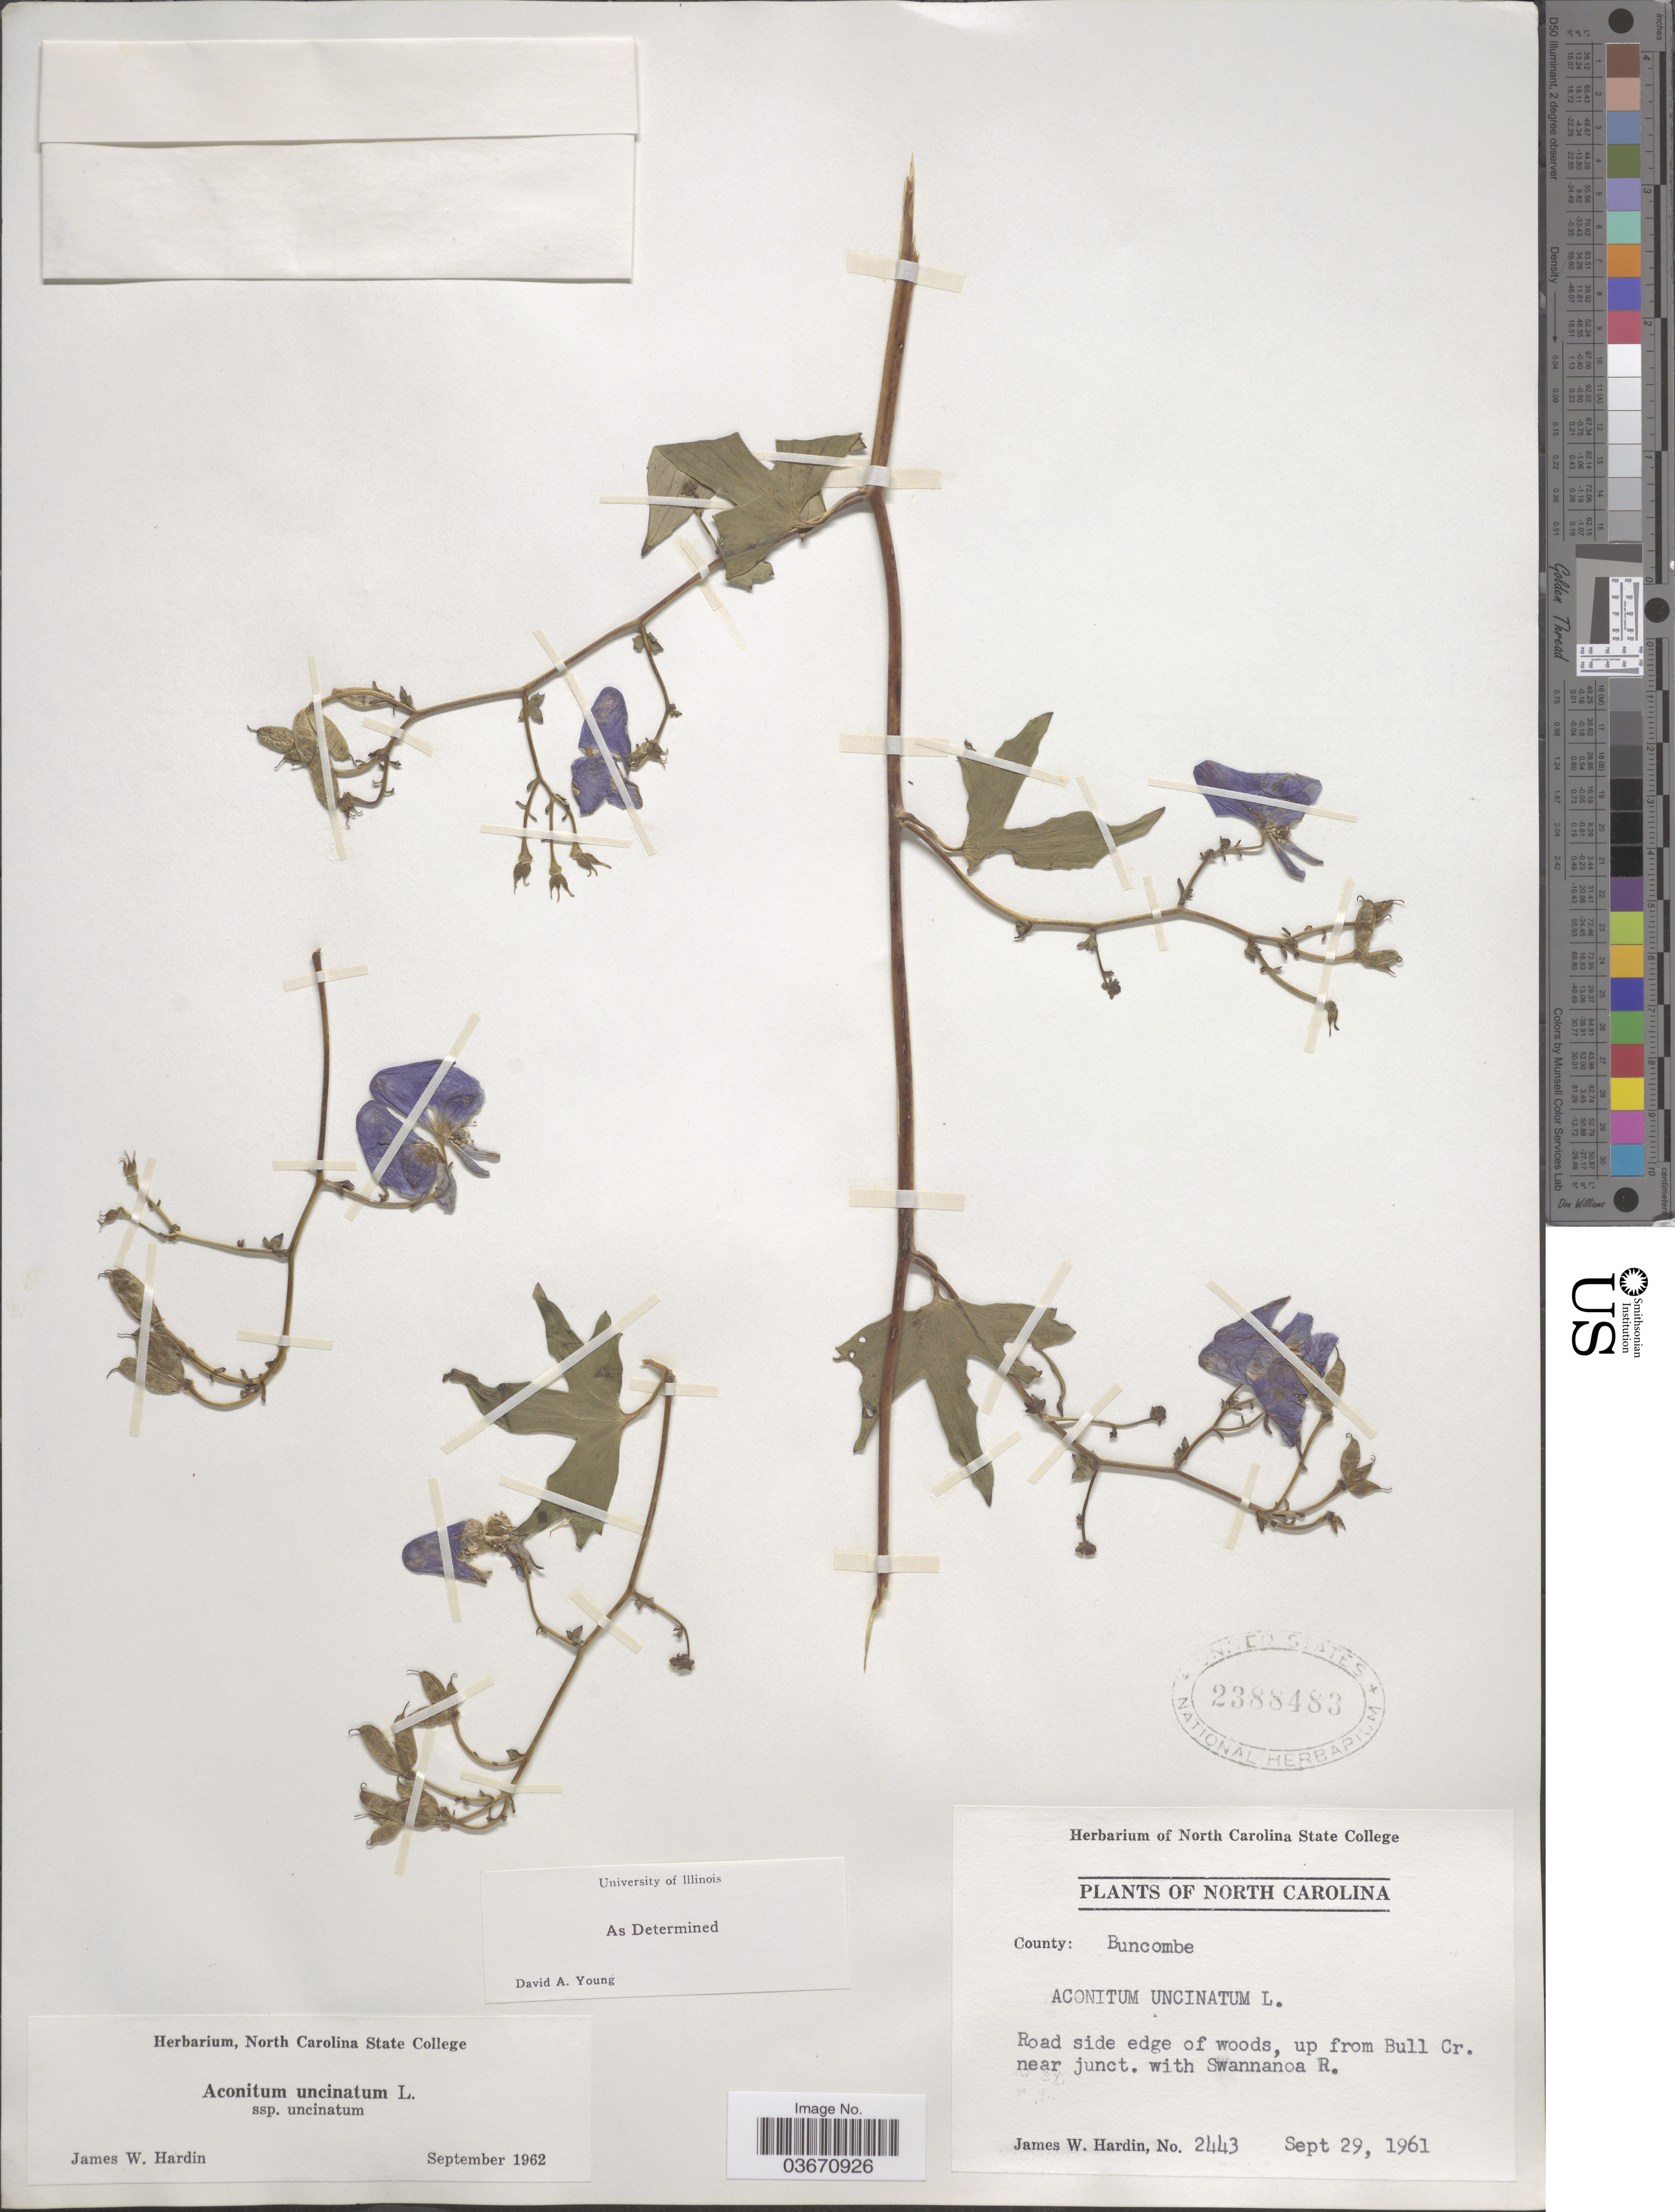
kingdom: Plantae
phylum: Tracheophyta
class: Magnoliopsida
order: Ranunculales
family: Ranunculaceae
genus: Aconitum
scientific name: Aconitum uncinatum var. uncinatum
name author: L.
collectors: J. W. Hardin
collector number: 2443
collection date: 1961-09-29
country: United States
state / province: North Carolina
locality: Road side edge of woods, up from Bull Cr. near junct. with Swannanoa R. County: Buncombe.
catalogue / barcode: US 2388483